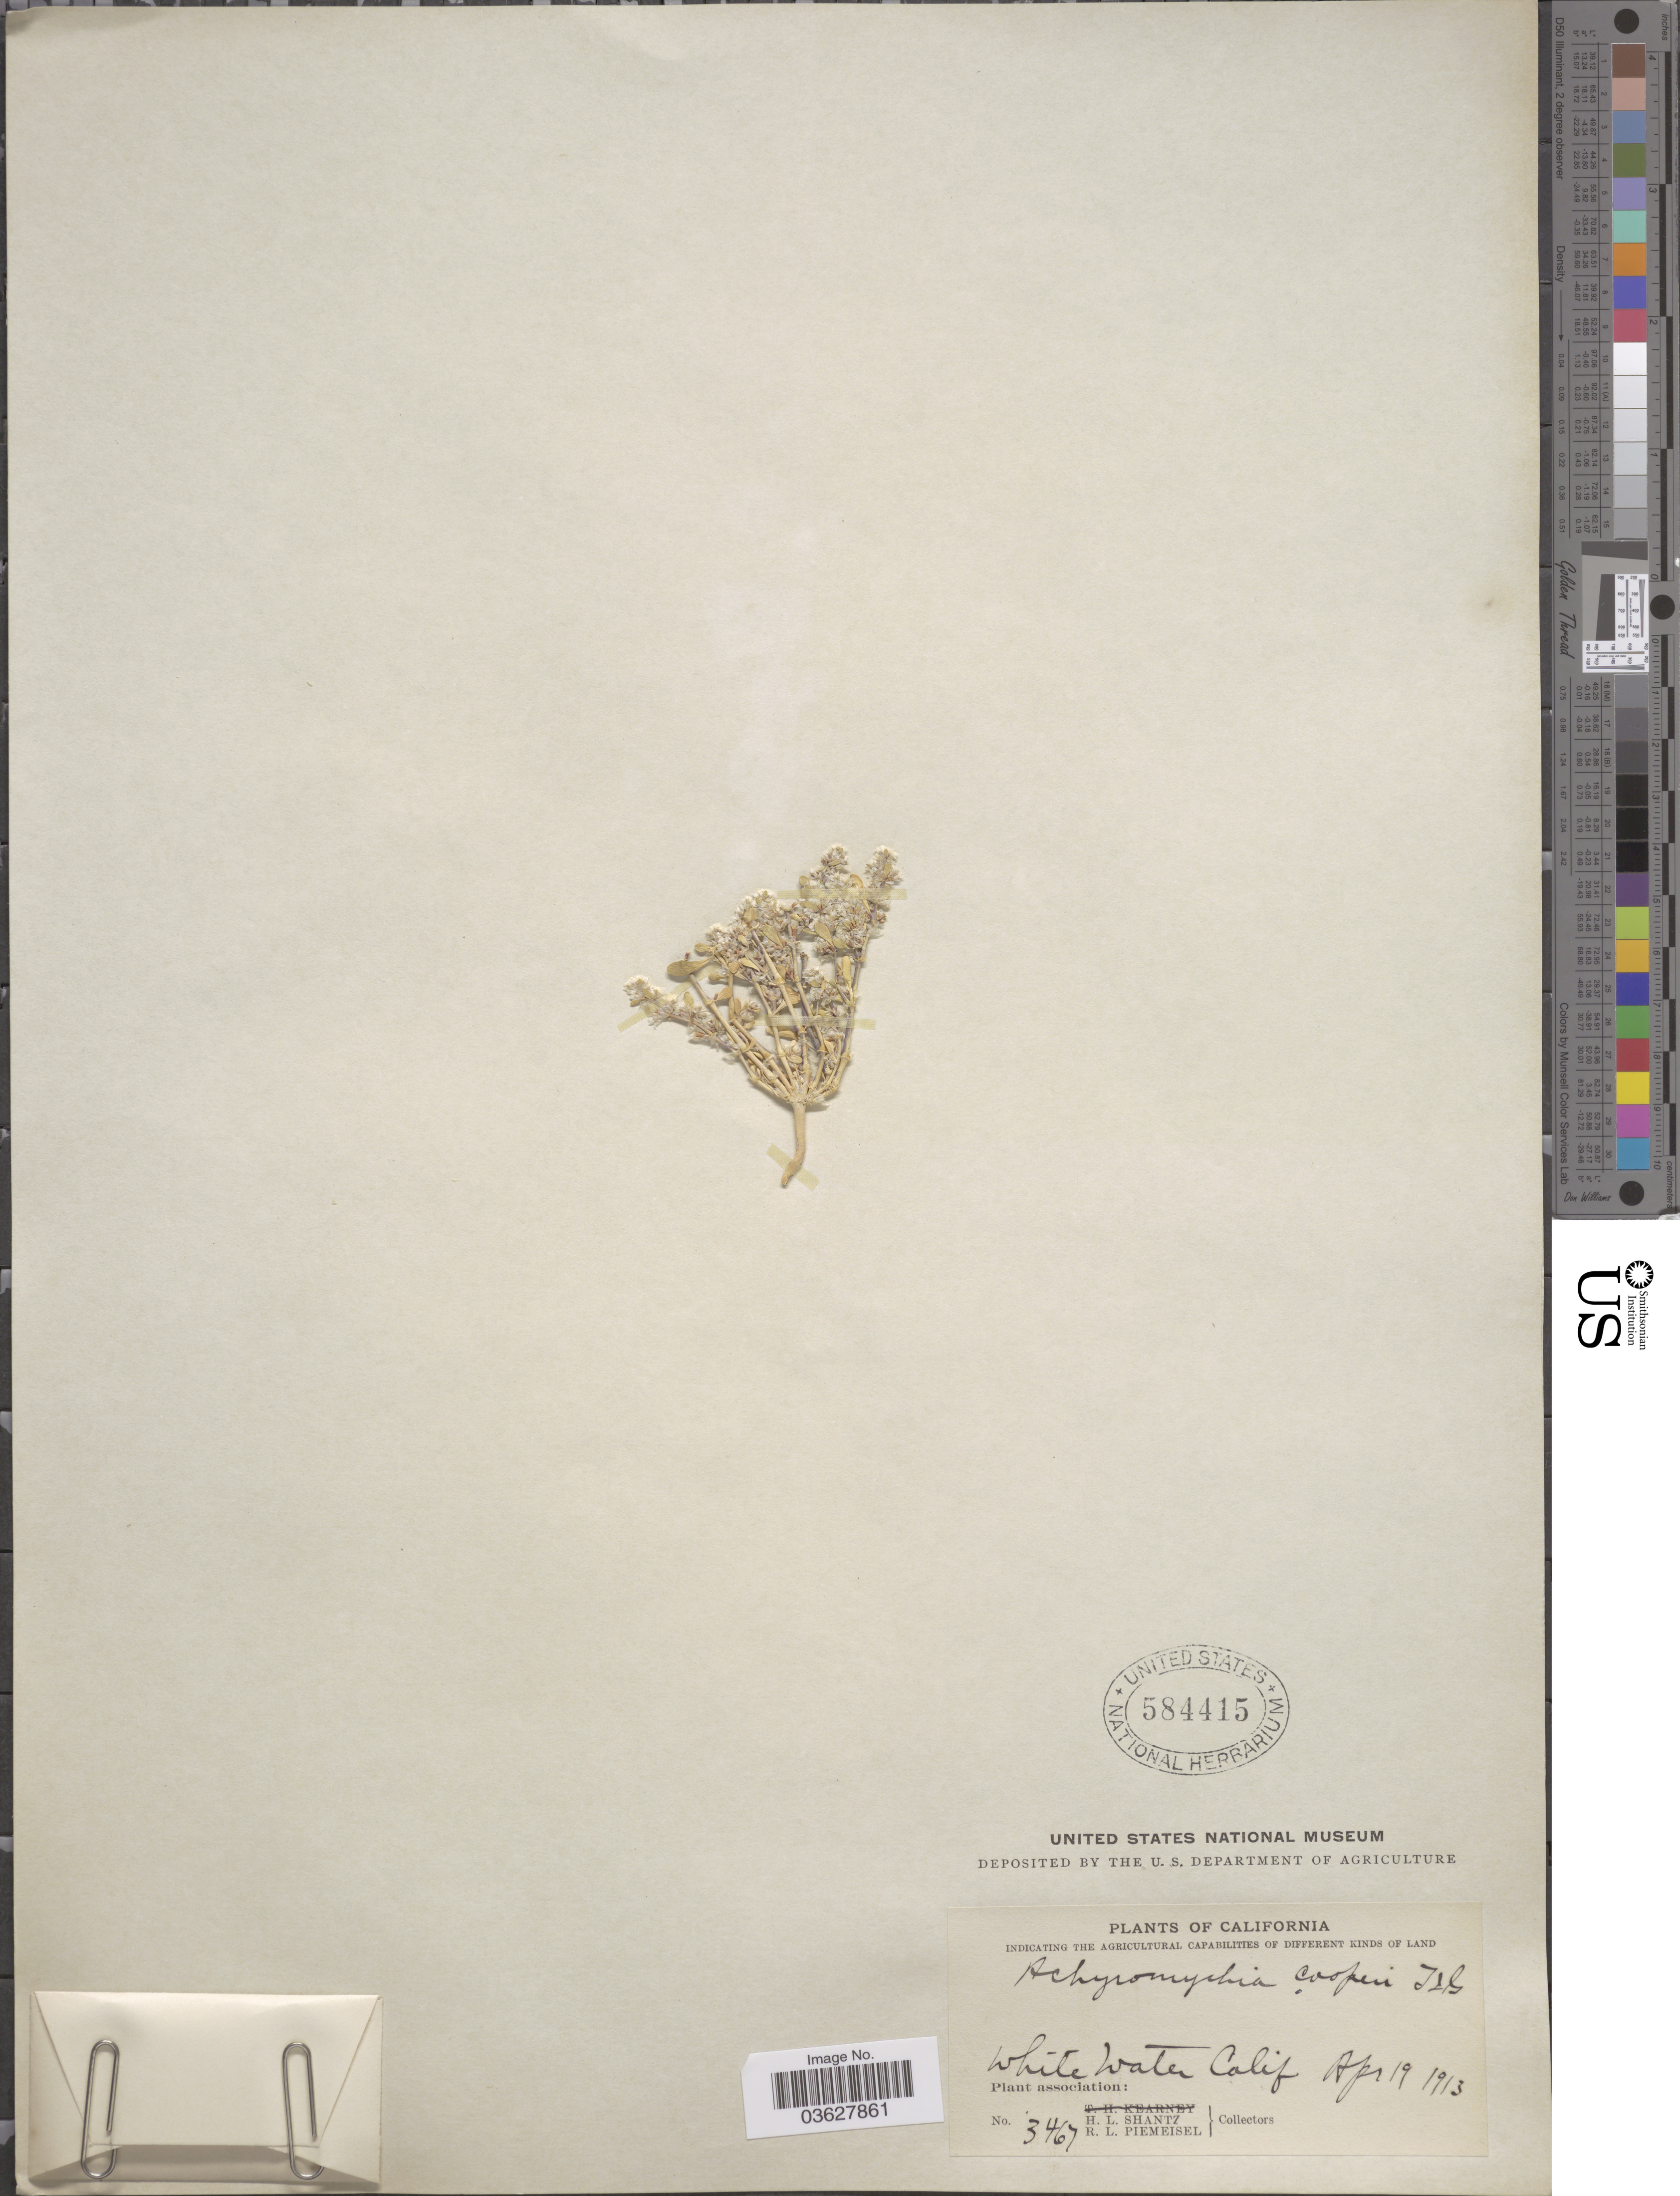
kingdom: Plantae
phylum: Tracheophyta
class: Magnoliopsida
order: Caryophyllales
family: Caryophyllaceae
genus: Achyronychia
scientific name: Achyronychia cooperi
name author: A. Gray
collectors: H. Shantz & R. L. Piemeisel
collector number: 3467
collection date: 1913-04-19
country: United States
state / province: California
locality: White Water Calif.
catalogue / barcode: US 584415